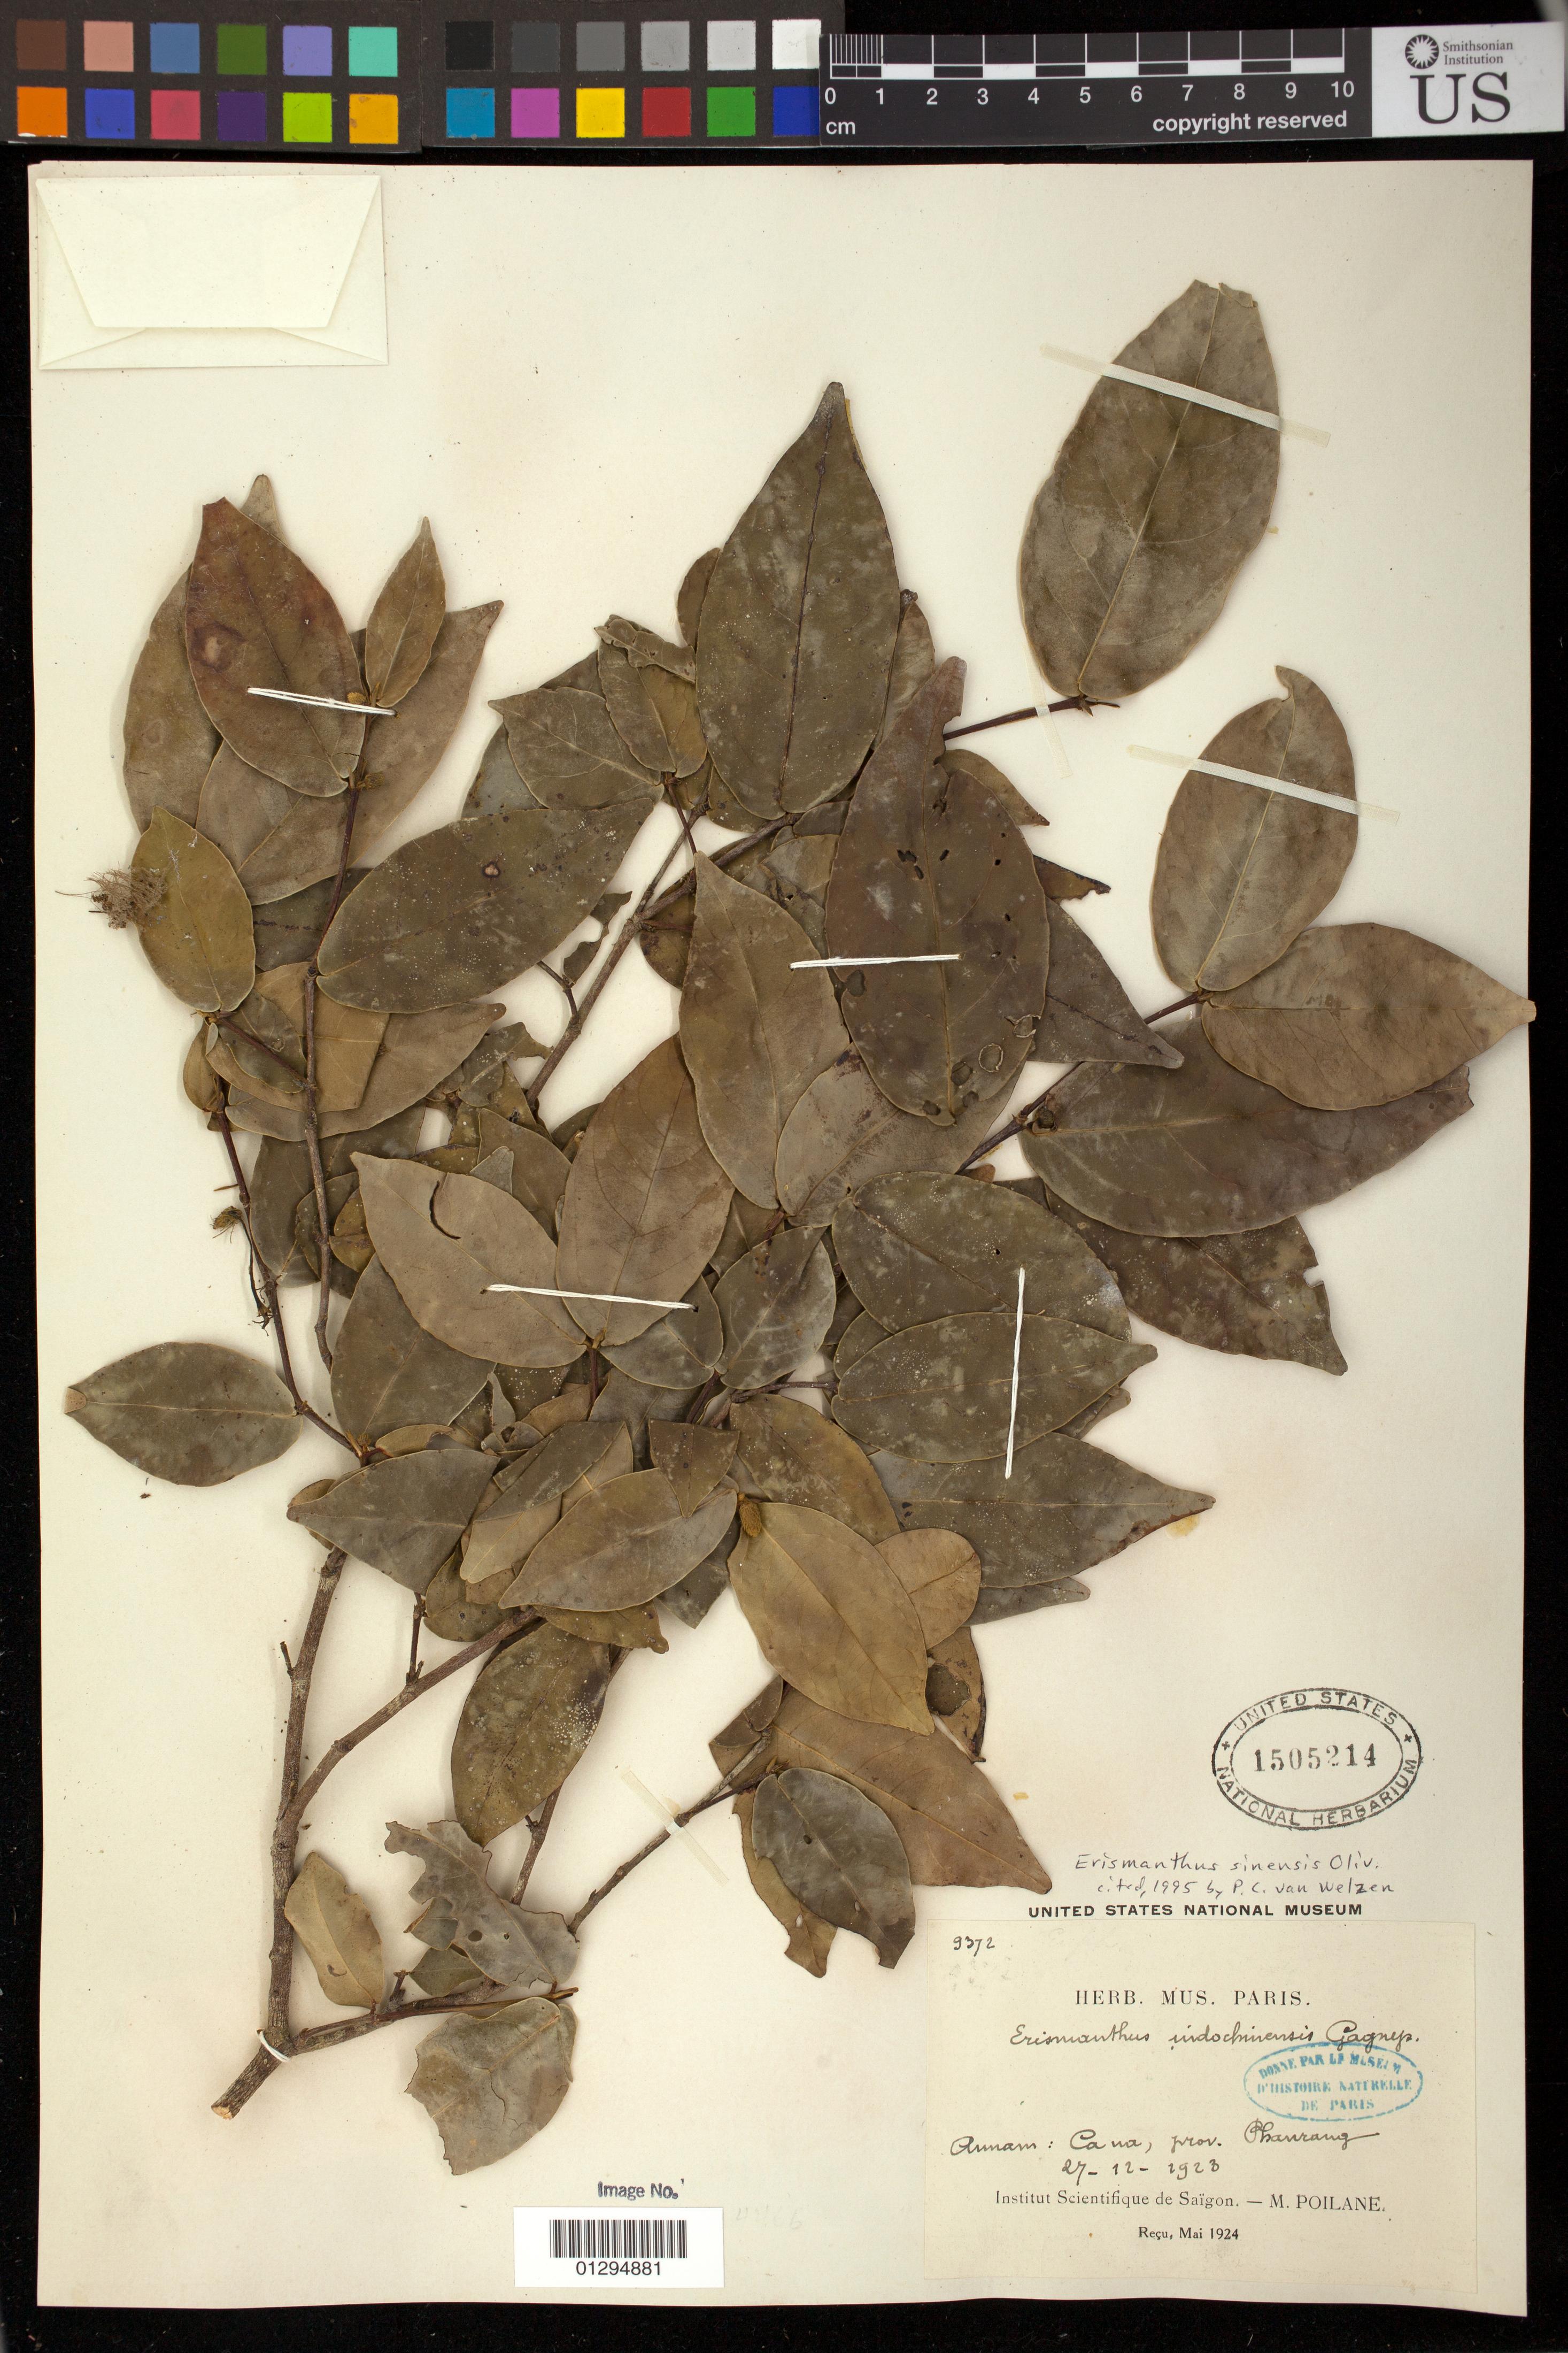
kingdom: Plantae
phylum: Tracheophyta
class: Magnoliopsida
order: Malpighiales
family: Euphorbiaceae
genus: Erismanthus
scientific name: Erismanthus sinensis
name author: Oliv.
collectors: M. Poilane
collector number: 9372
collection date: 1923-12-27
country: Vietnam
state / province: Ca Mau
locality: Annam: Ca me, province de Phanrang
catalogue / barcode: US 1505214